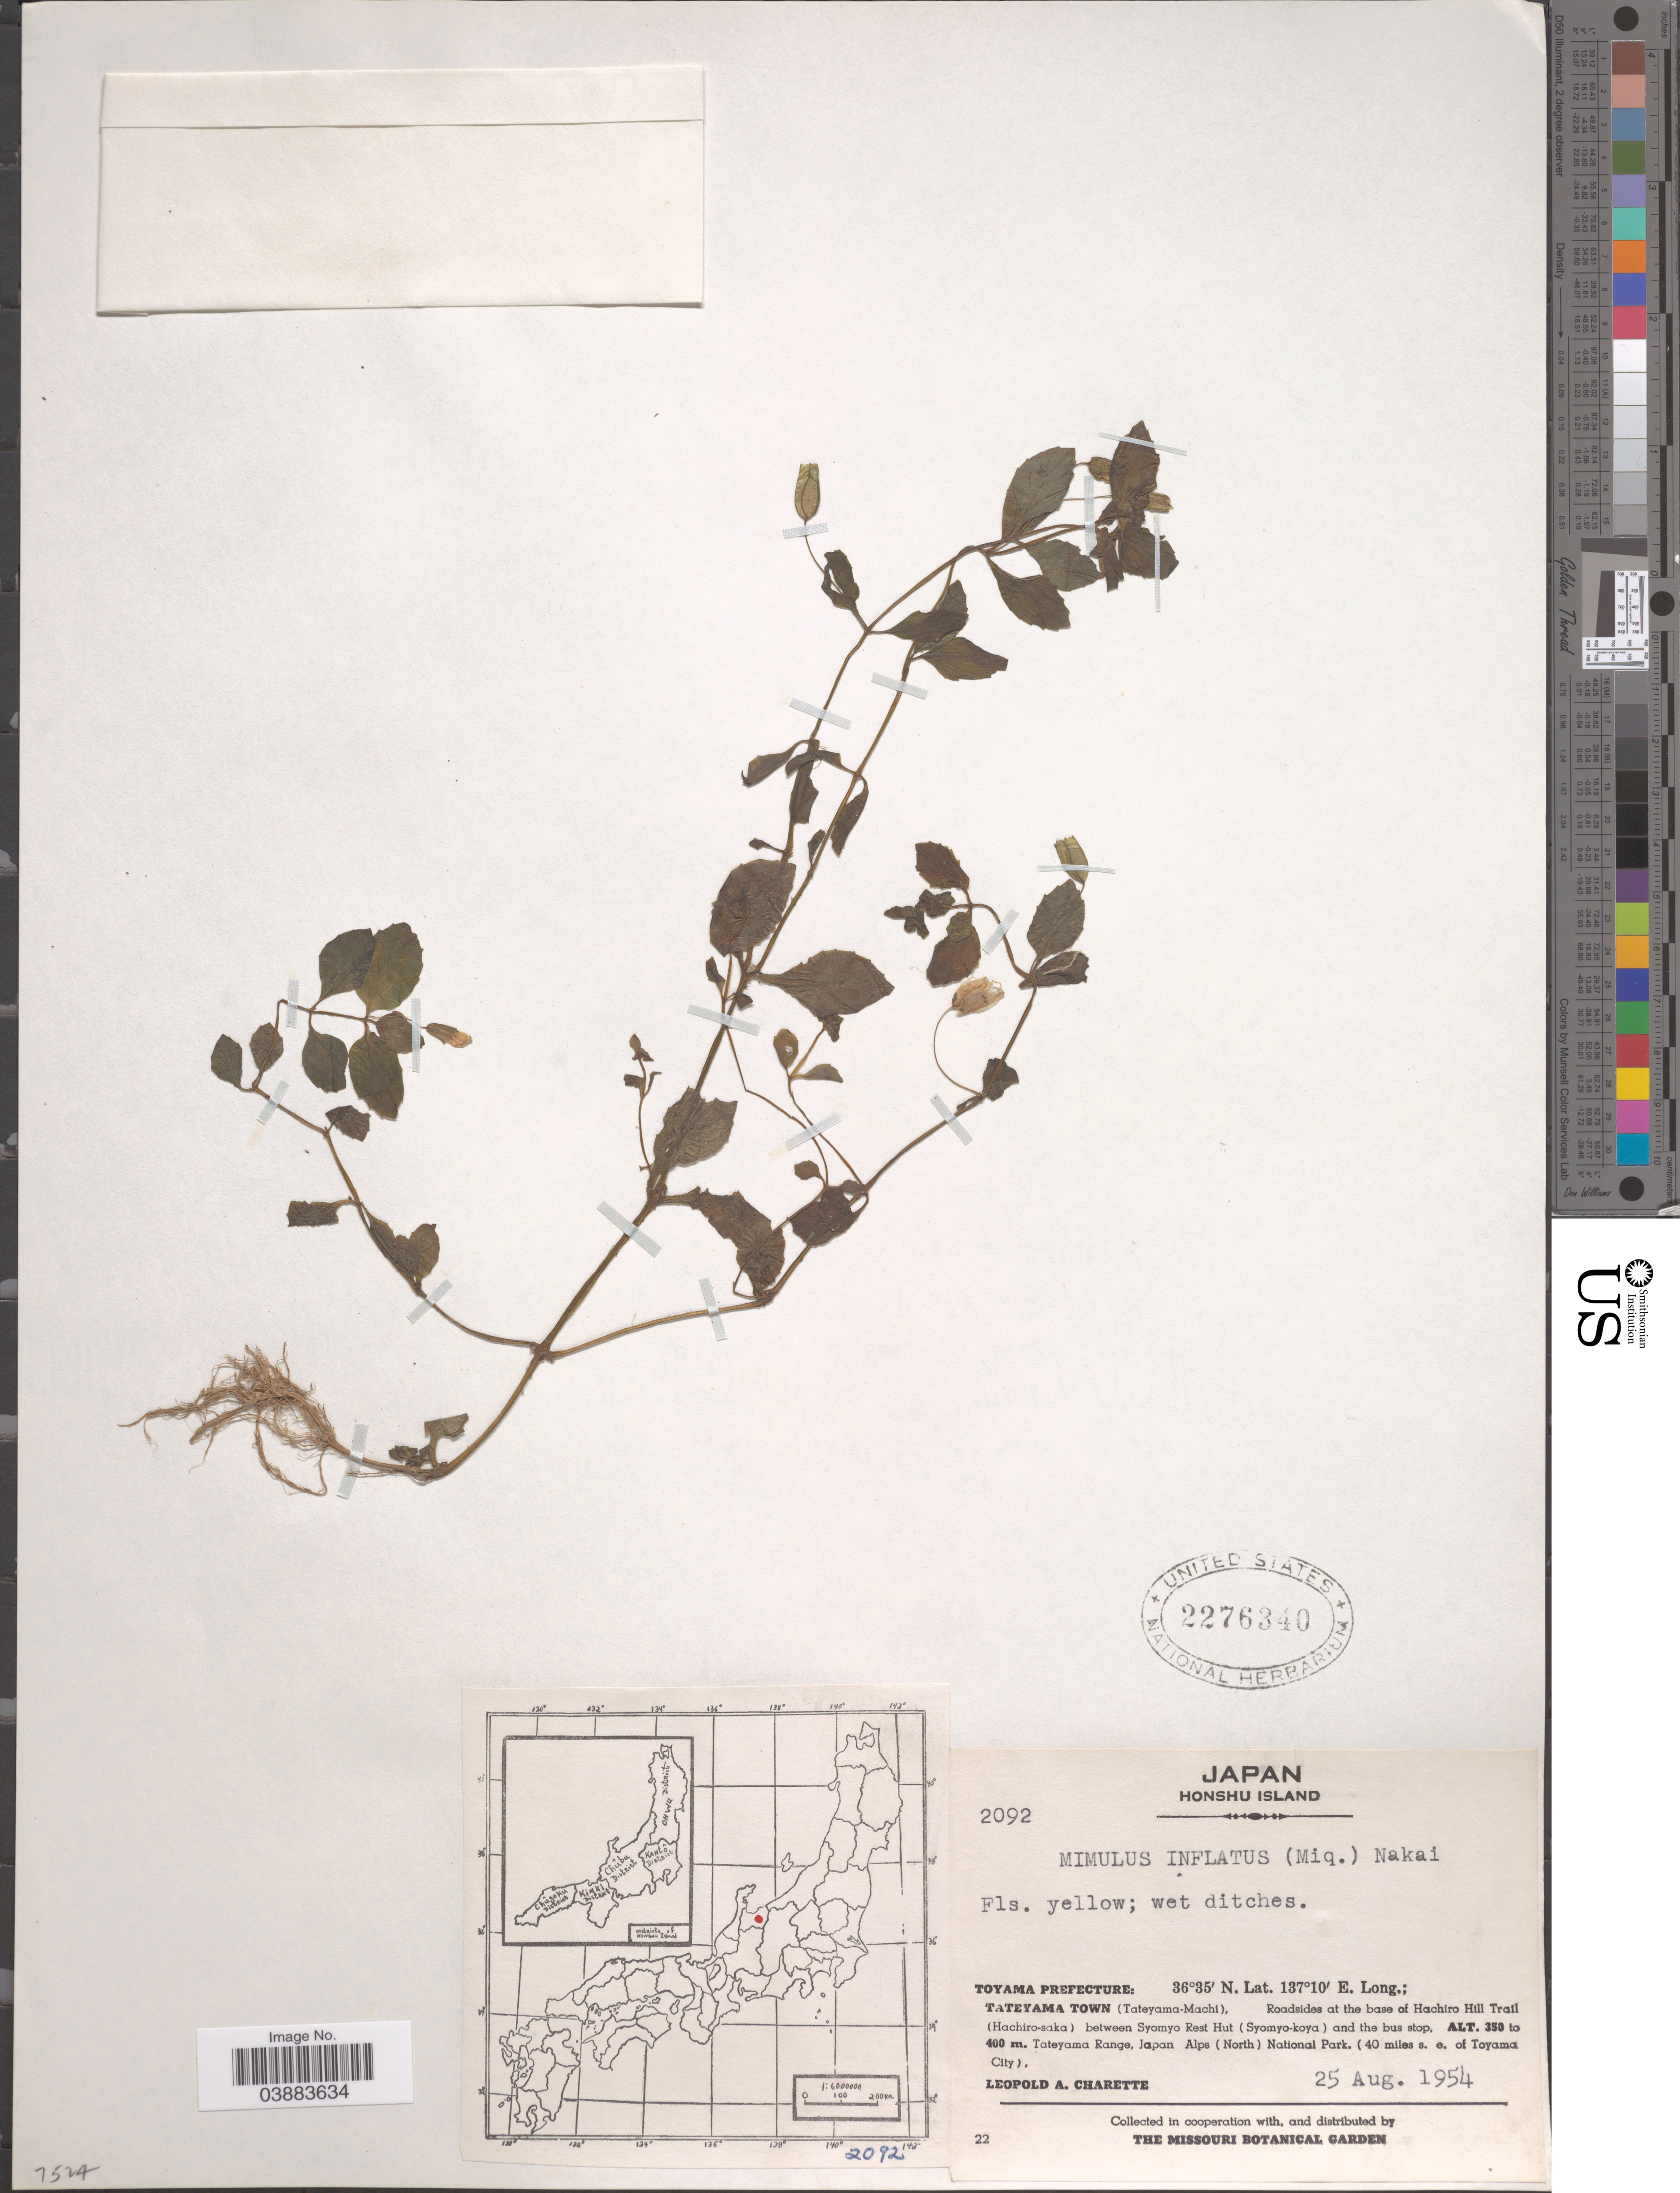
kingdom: Plantae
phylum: Tracheophyta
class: Magnoliopsida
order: Lamiales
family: Phrymaceae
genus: Mimulus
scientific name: Mimulus inflatus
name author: Nakai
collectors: L. A. Charette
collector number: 2092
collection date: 1954-08-25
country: Japan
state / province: Toyama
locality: Honshu Island. Toyama Prefecture: Tateyama Town (Tateyama-Machi), Roadsides at the base of Hachiro Hill Trail (Hachiro-saka) between Syomyo Rest Hut (Syomyo-koya) and the bus stop. Tateyama Range, Japan Alps (North) National Park. (40 miles s. e. of Toyama City).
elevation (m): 350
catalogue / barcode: US 2276340